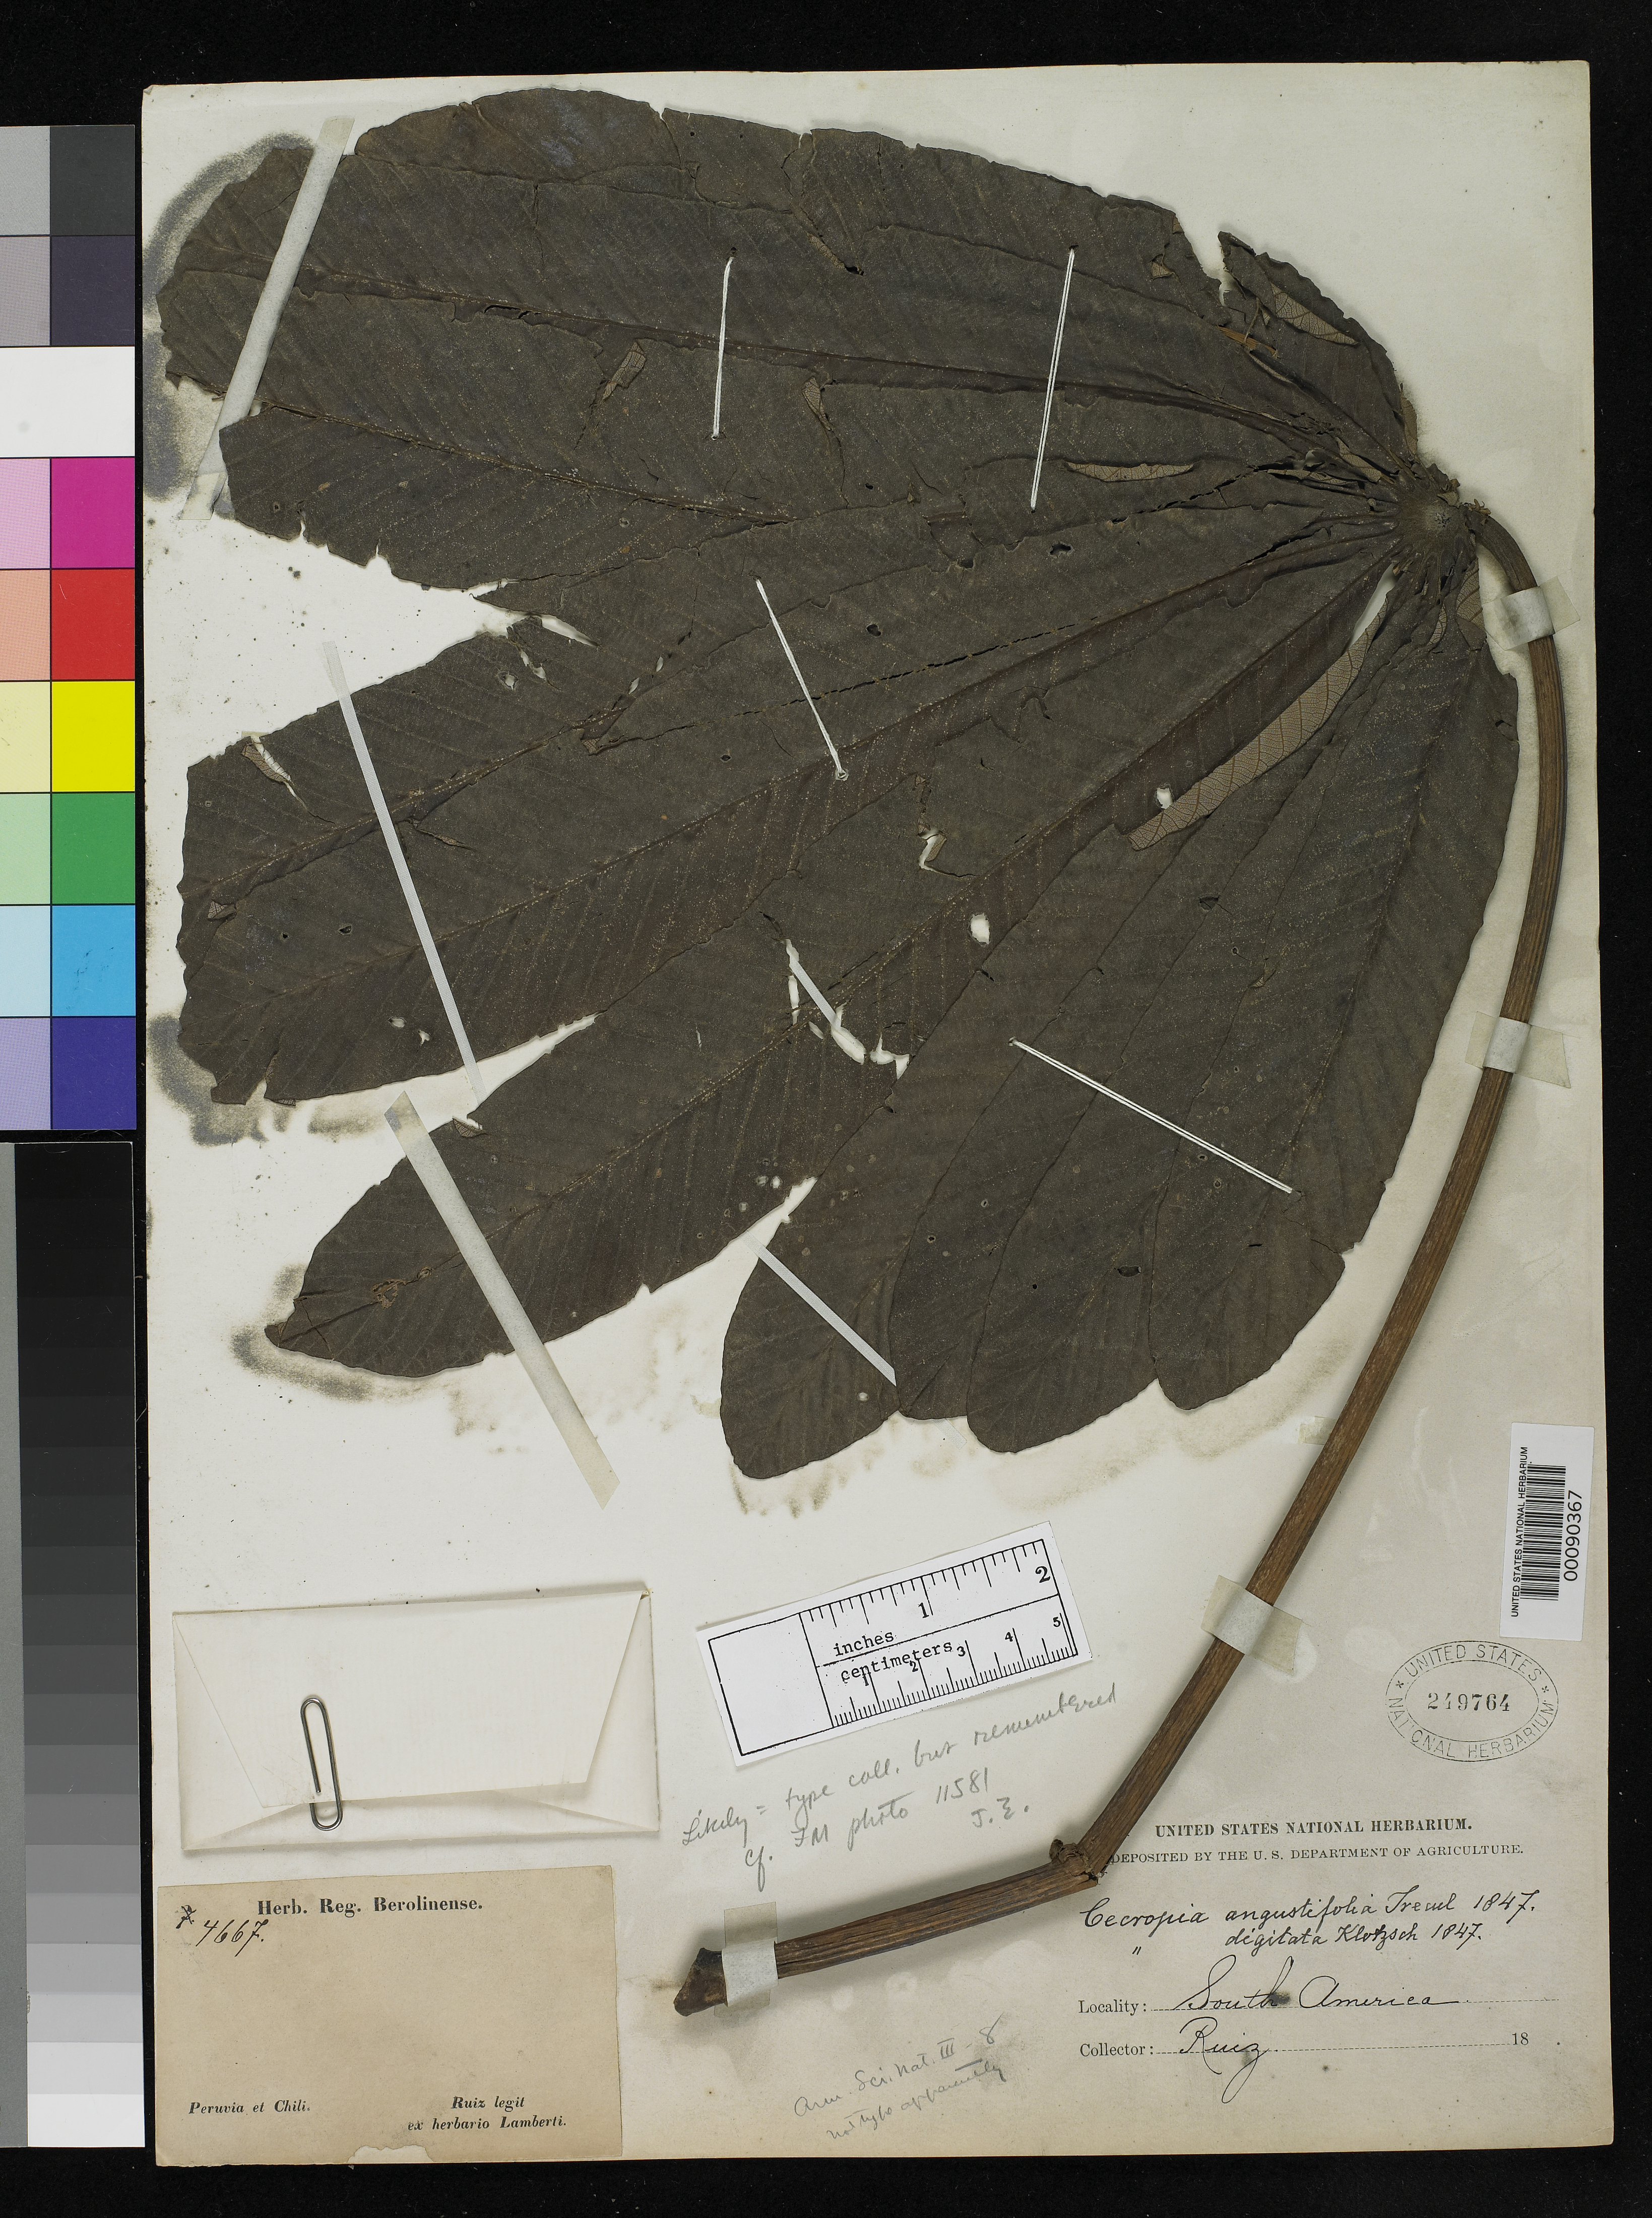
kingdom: Plantae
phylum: Tracheophyta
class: Magnoliopsida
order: Rosales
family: Urticaceae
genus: Cecropia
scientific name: Cecropia angustifolia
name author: Trécul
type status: Isotype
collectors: H. Ruiz López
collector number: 4667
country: Peru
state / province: San Martín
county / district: Mariscal Cáceres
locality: Rio Huallaga, margen Derecha del; Balsa Probana; dtto. Tocache Nuevo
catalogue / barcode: US 249764